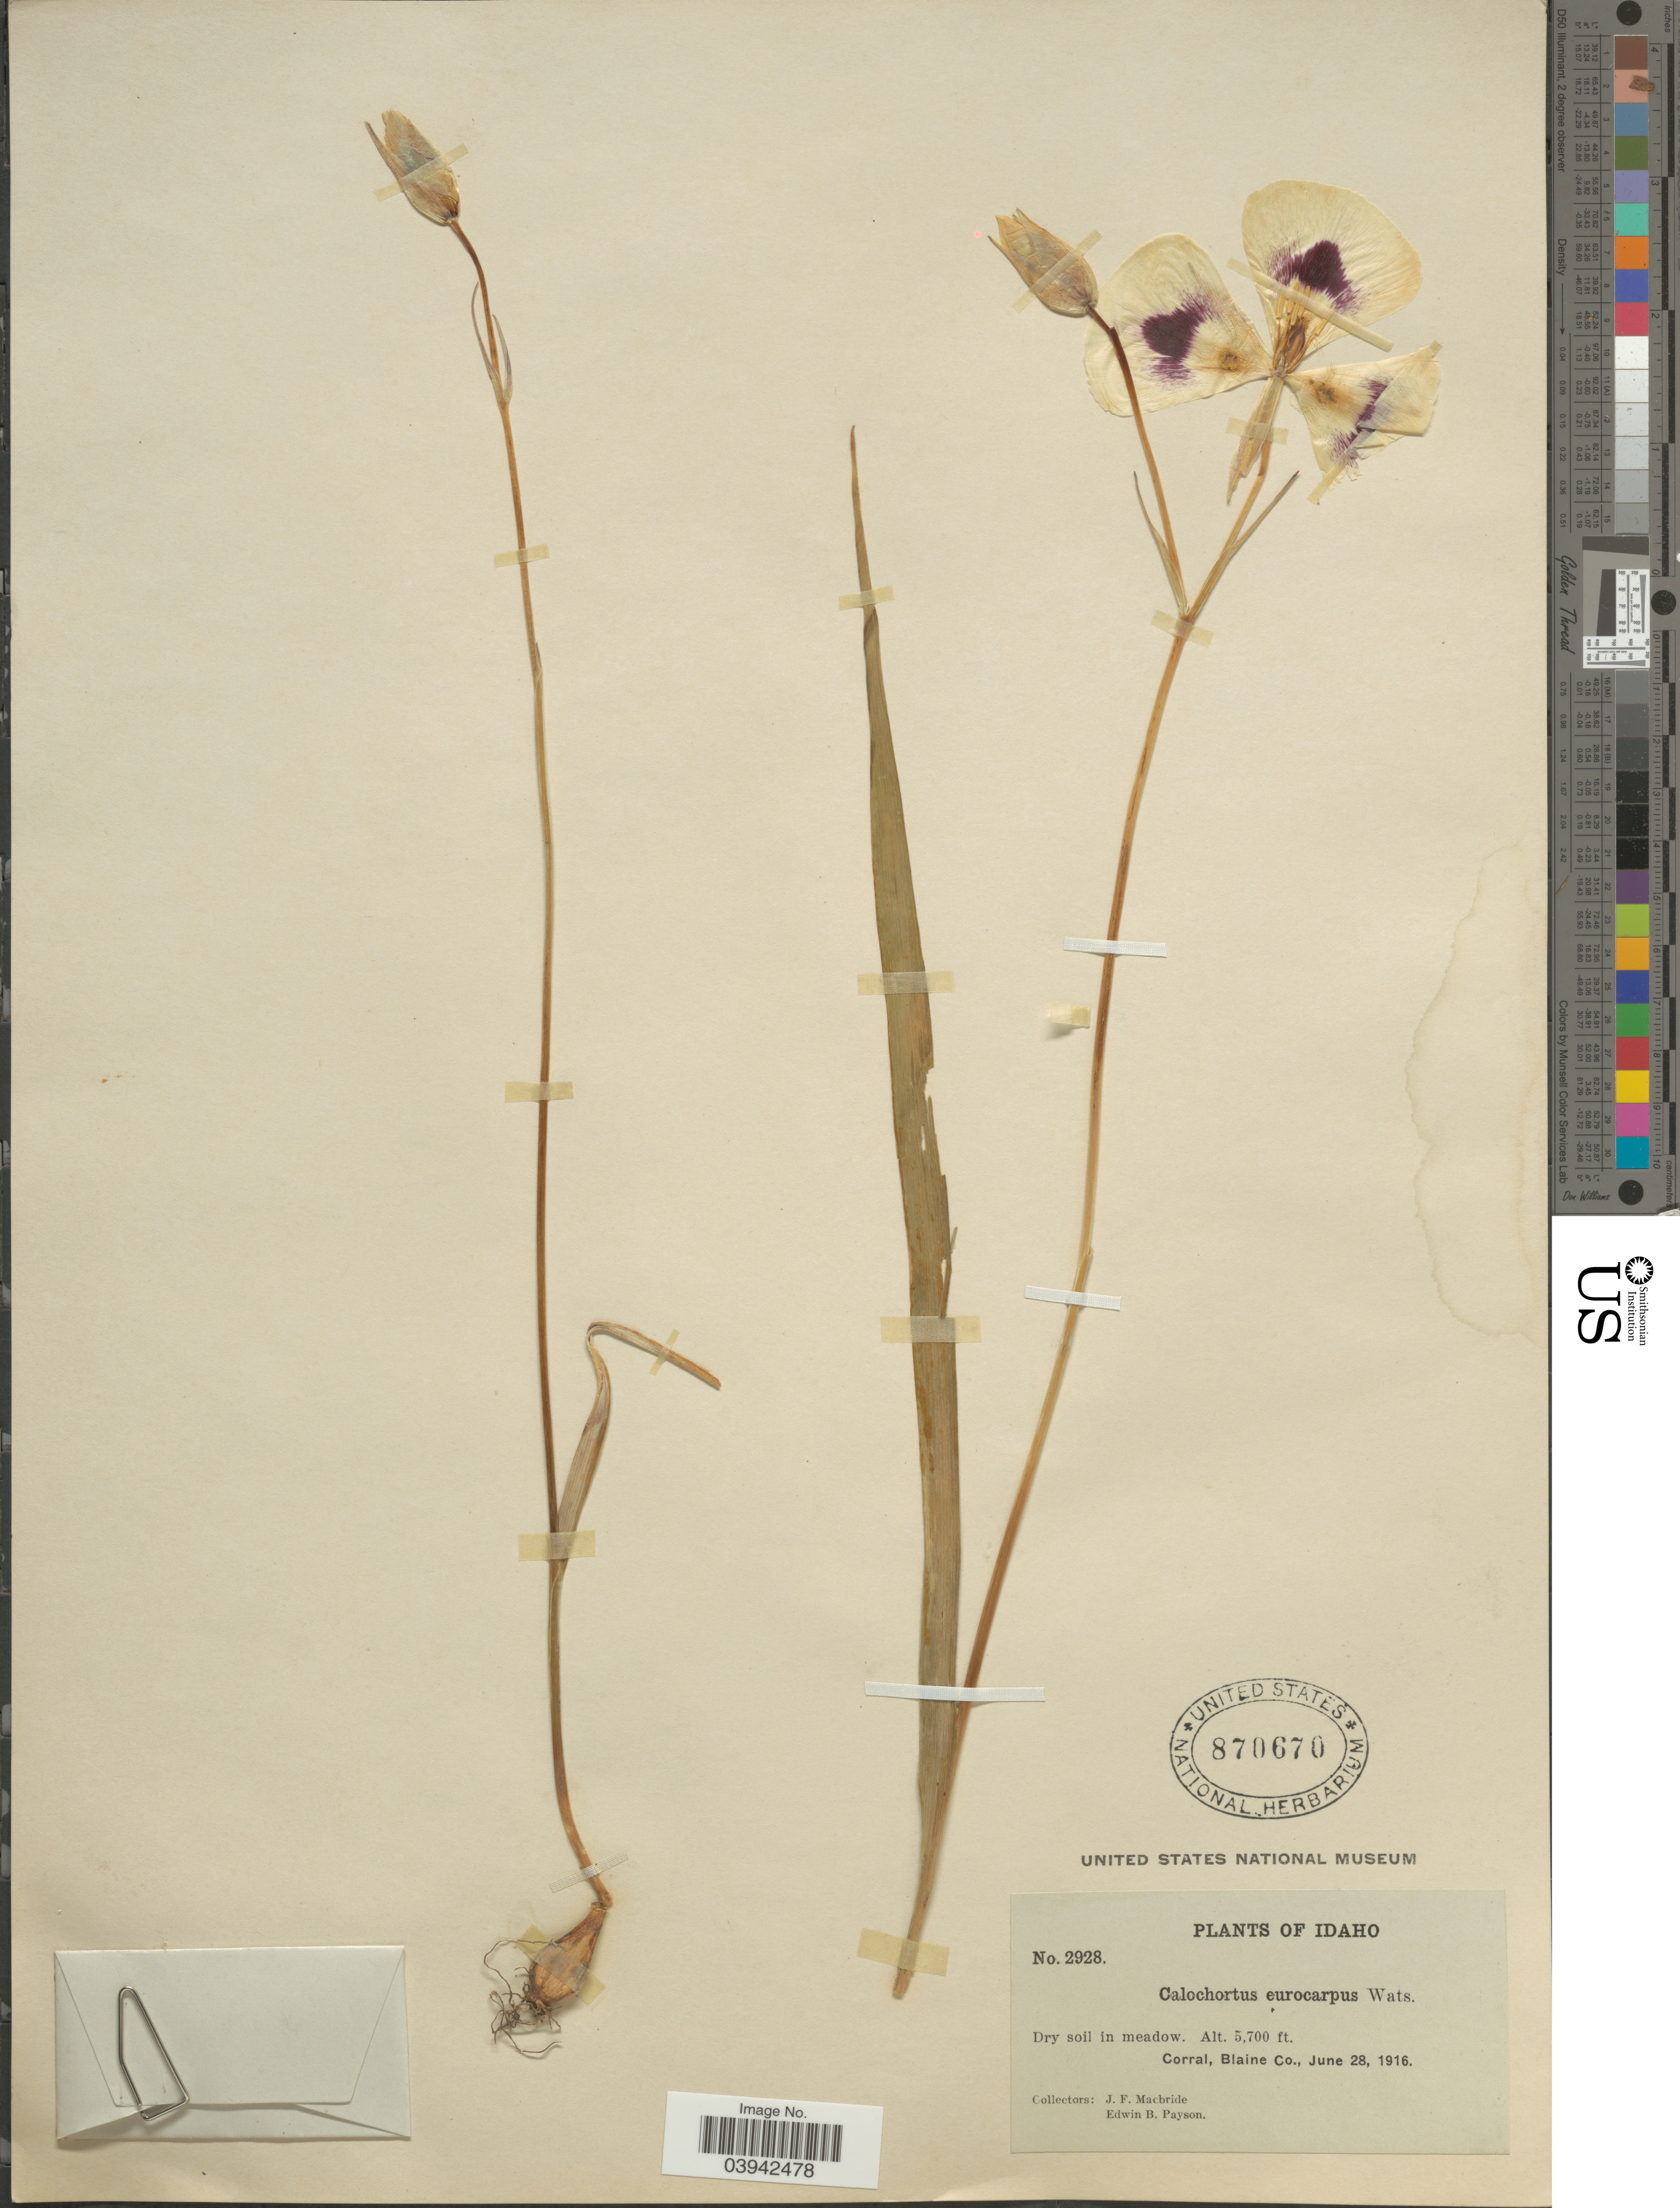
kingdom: Plantae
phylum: Tracheophyta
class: Liliopsida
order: Liliales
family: Liliaceae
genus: Calochortus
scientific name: Calochortus eurycarpus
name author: S. Watson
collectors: J. F. Macbride & E. B. Payson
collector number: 2928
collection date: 1916-06-28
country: United States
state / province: Idaho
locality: Corral, Blaine Co.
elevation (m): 1737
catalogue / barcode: US 870670